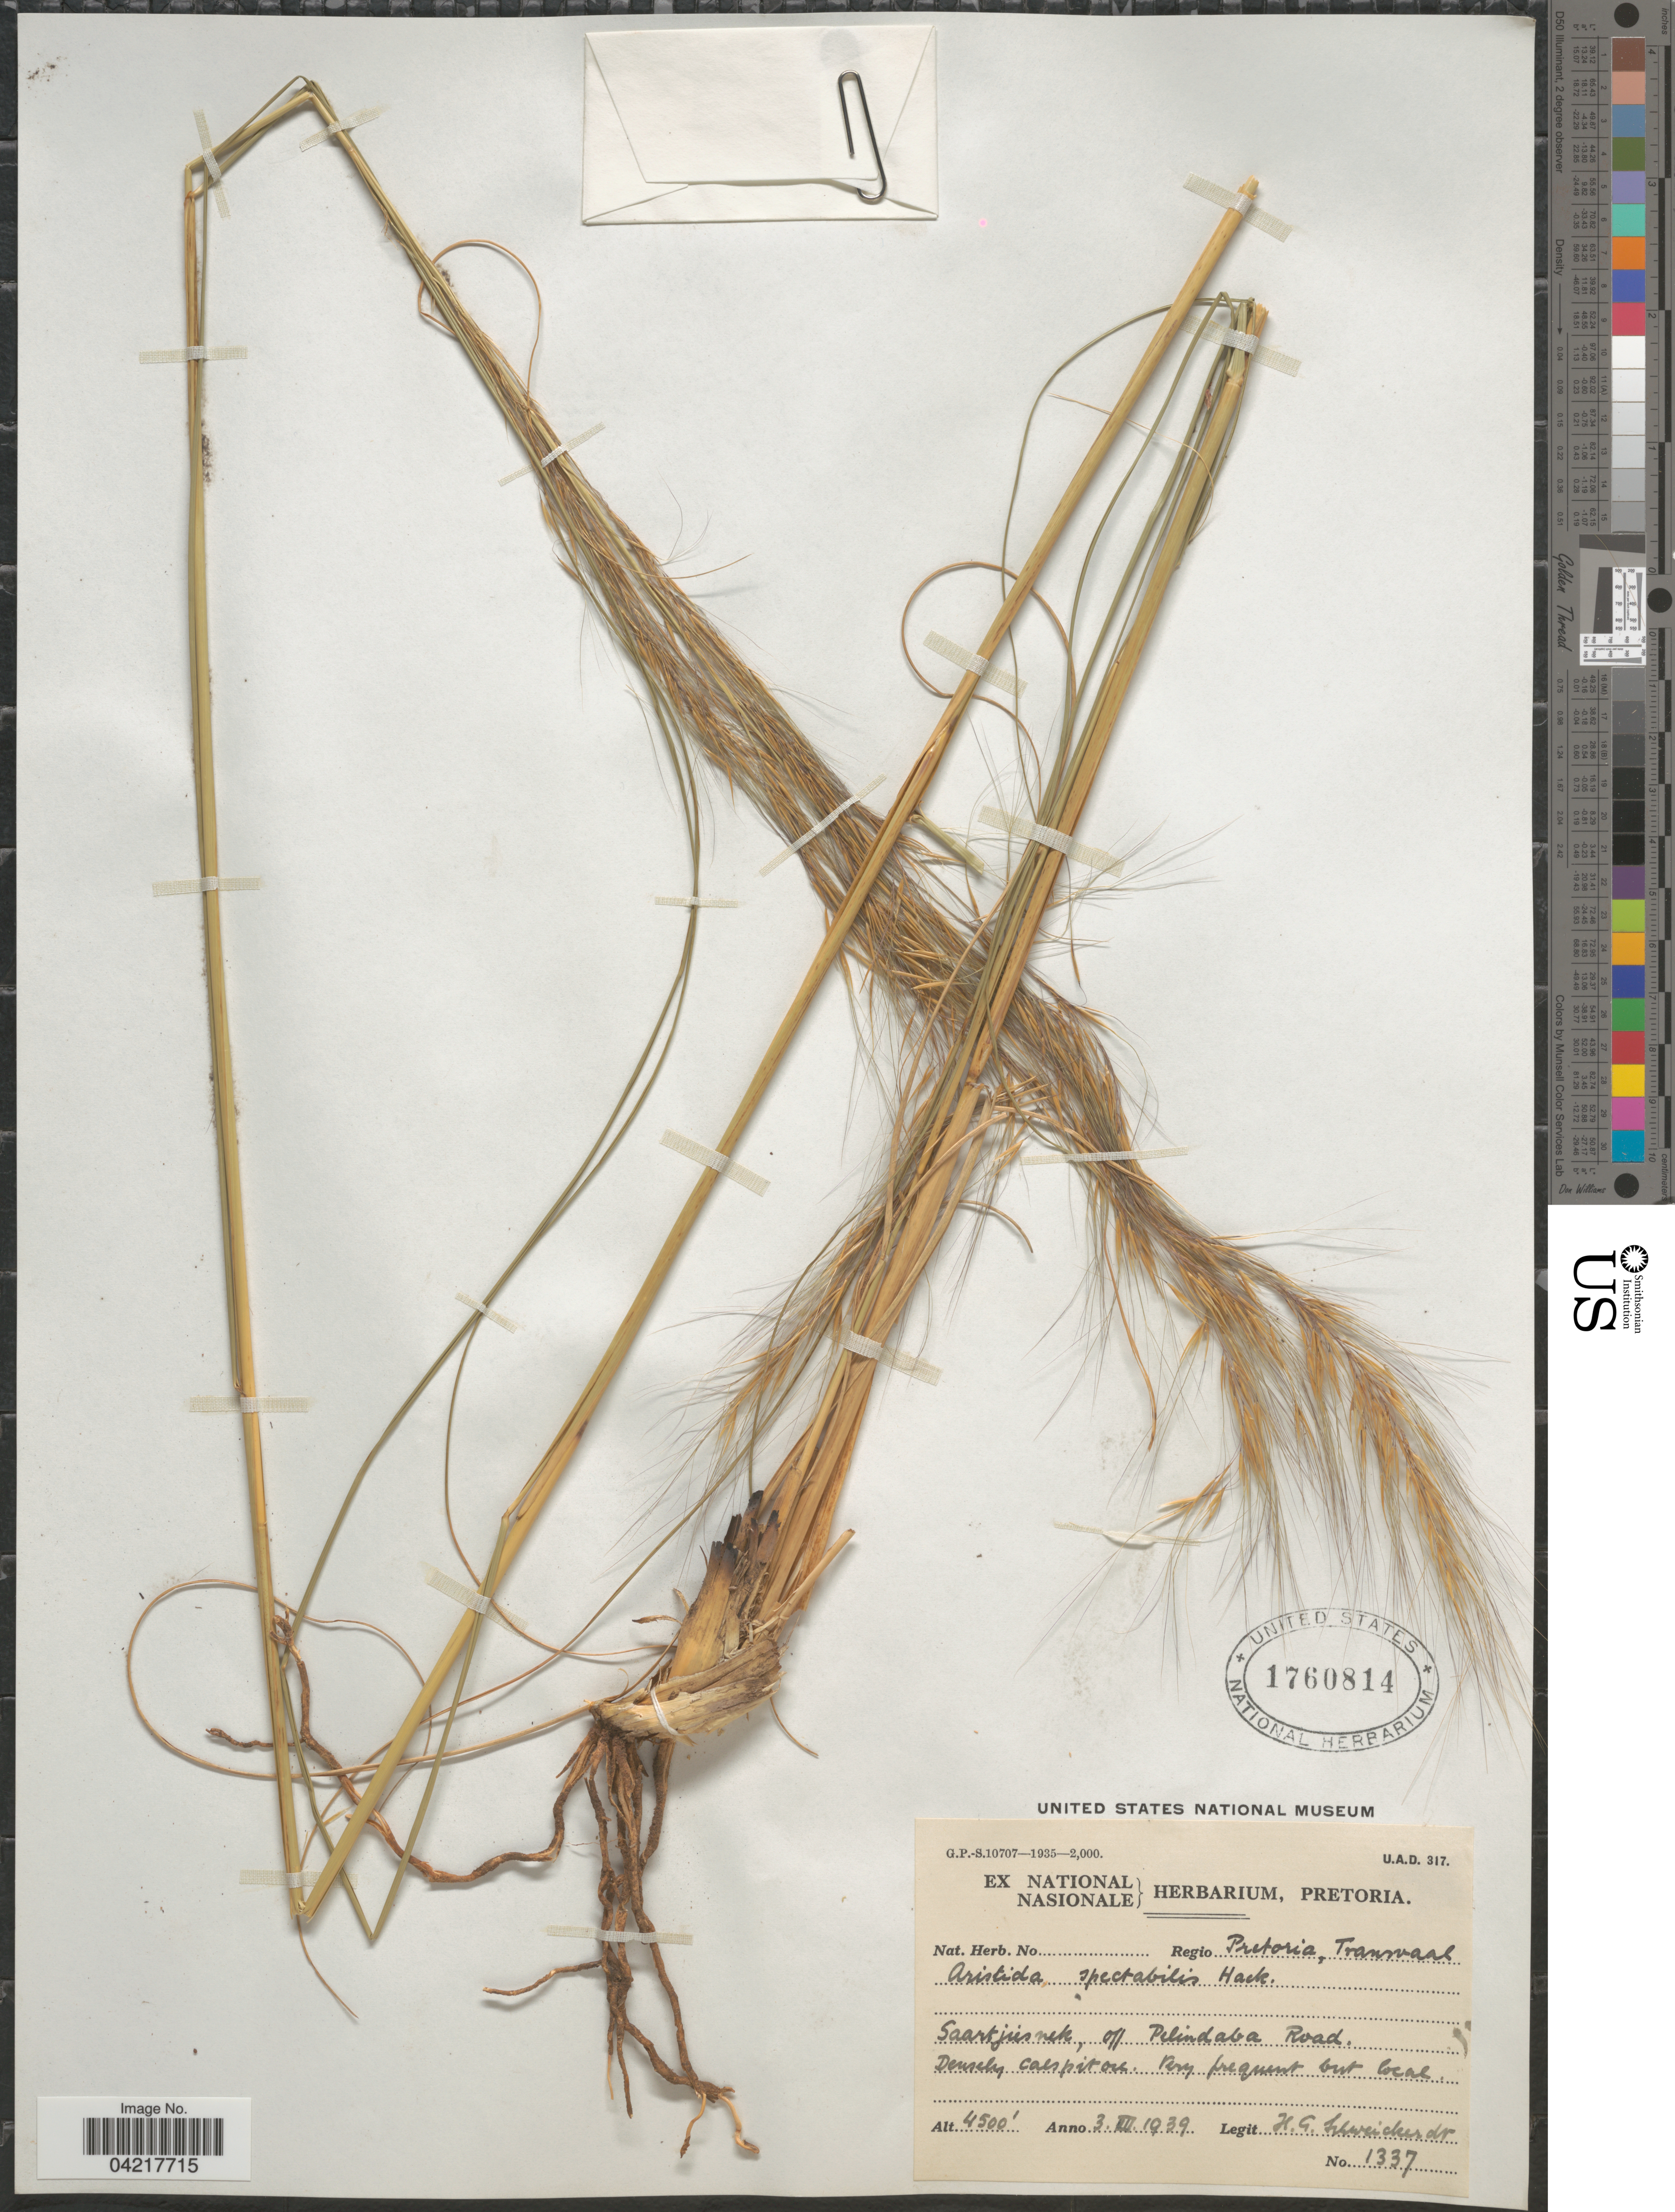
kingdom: Plantae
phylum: Tracheophyta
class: Liliopsida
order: Poales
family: Poaceae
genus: Aristida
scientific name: Aristida spectabilis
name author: Hack.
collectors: H. Schweickerdt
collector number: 1337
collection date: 1939-03-03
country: South Africa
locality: Regio Pretoria, Transvaal. Saartjiesnek, off Pelindaba Road.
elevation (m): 1372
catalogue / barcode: US 1760814